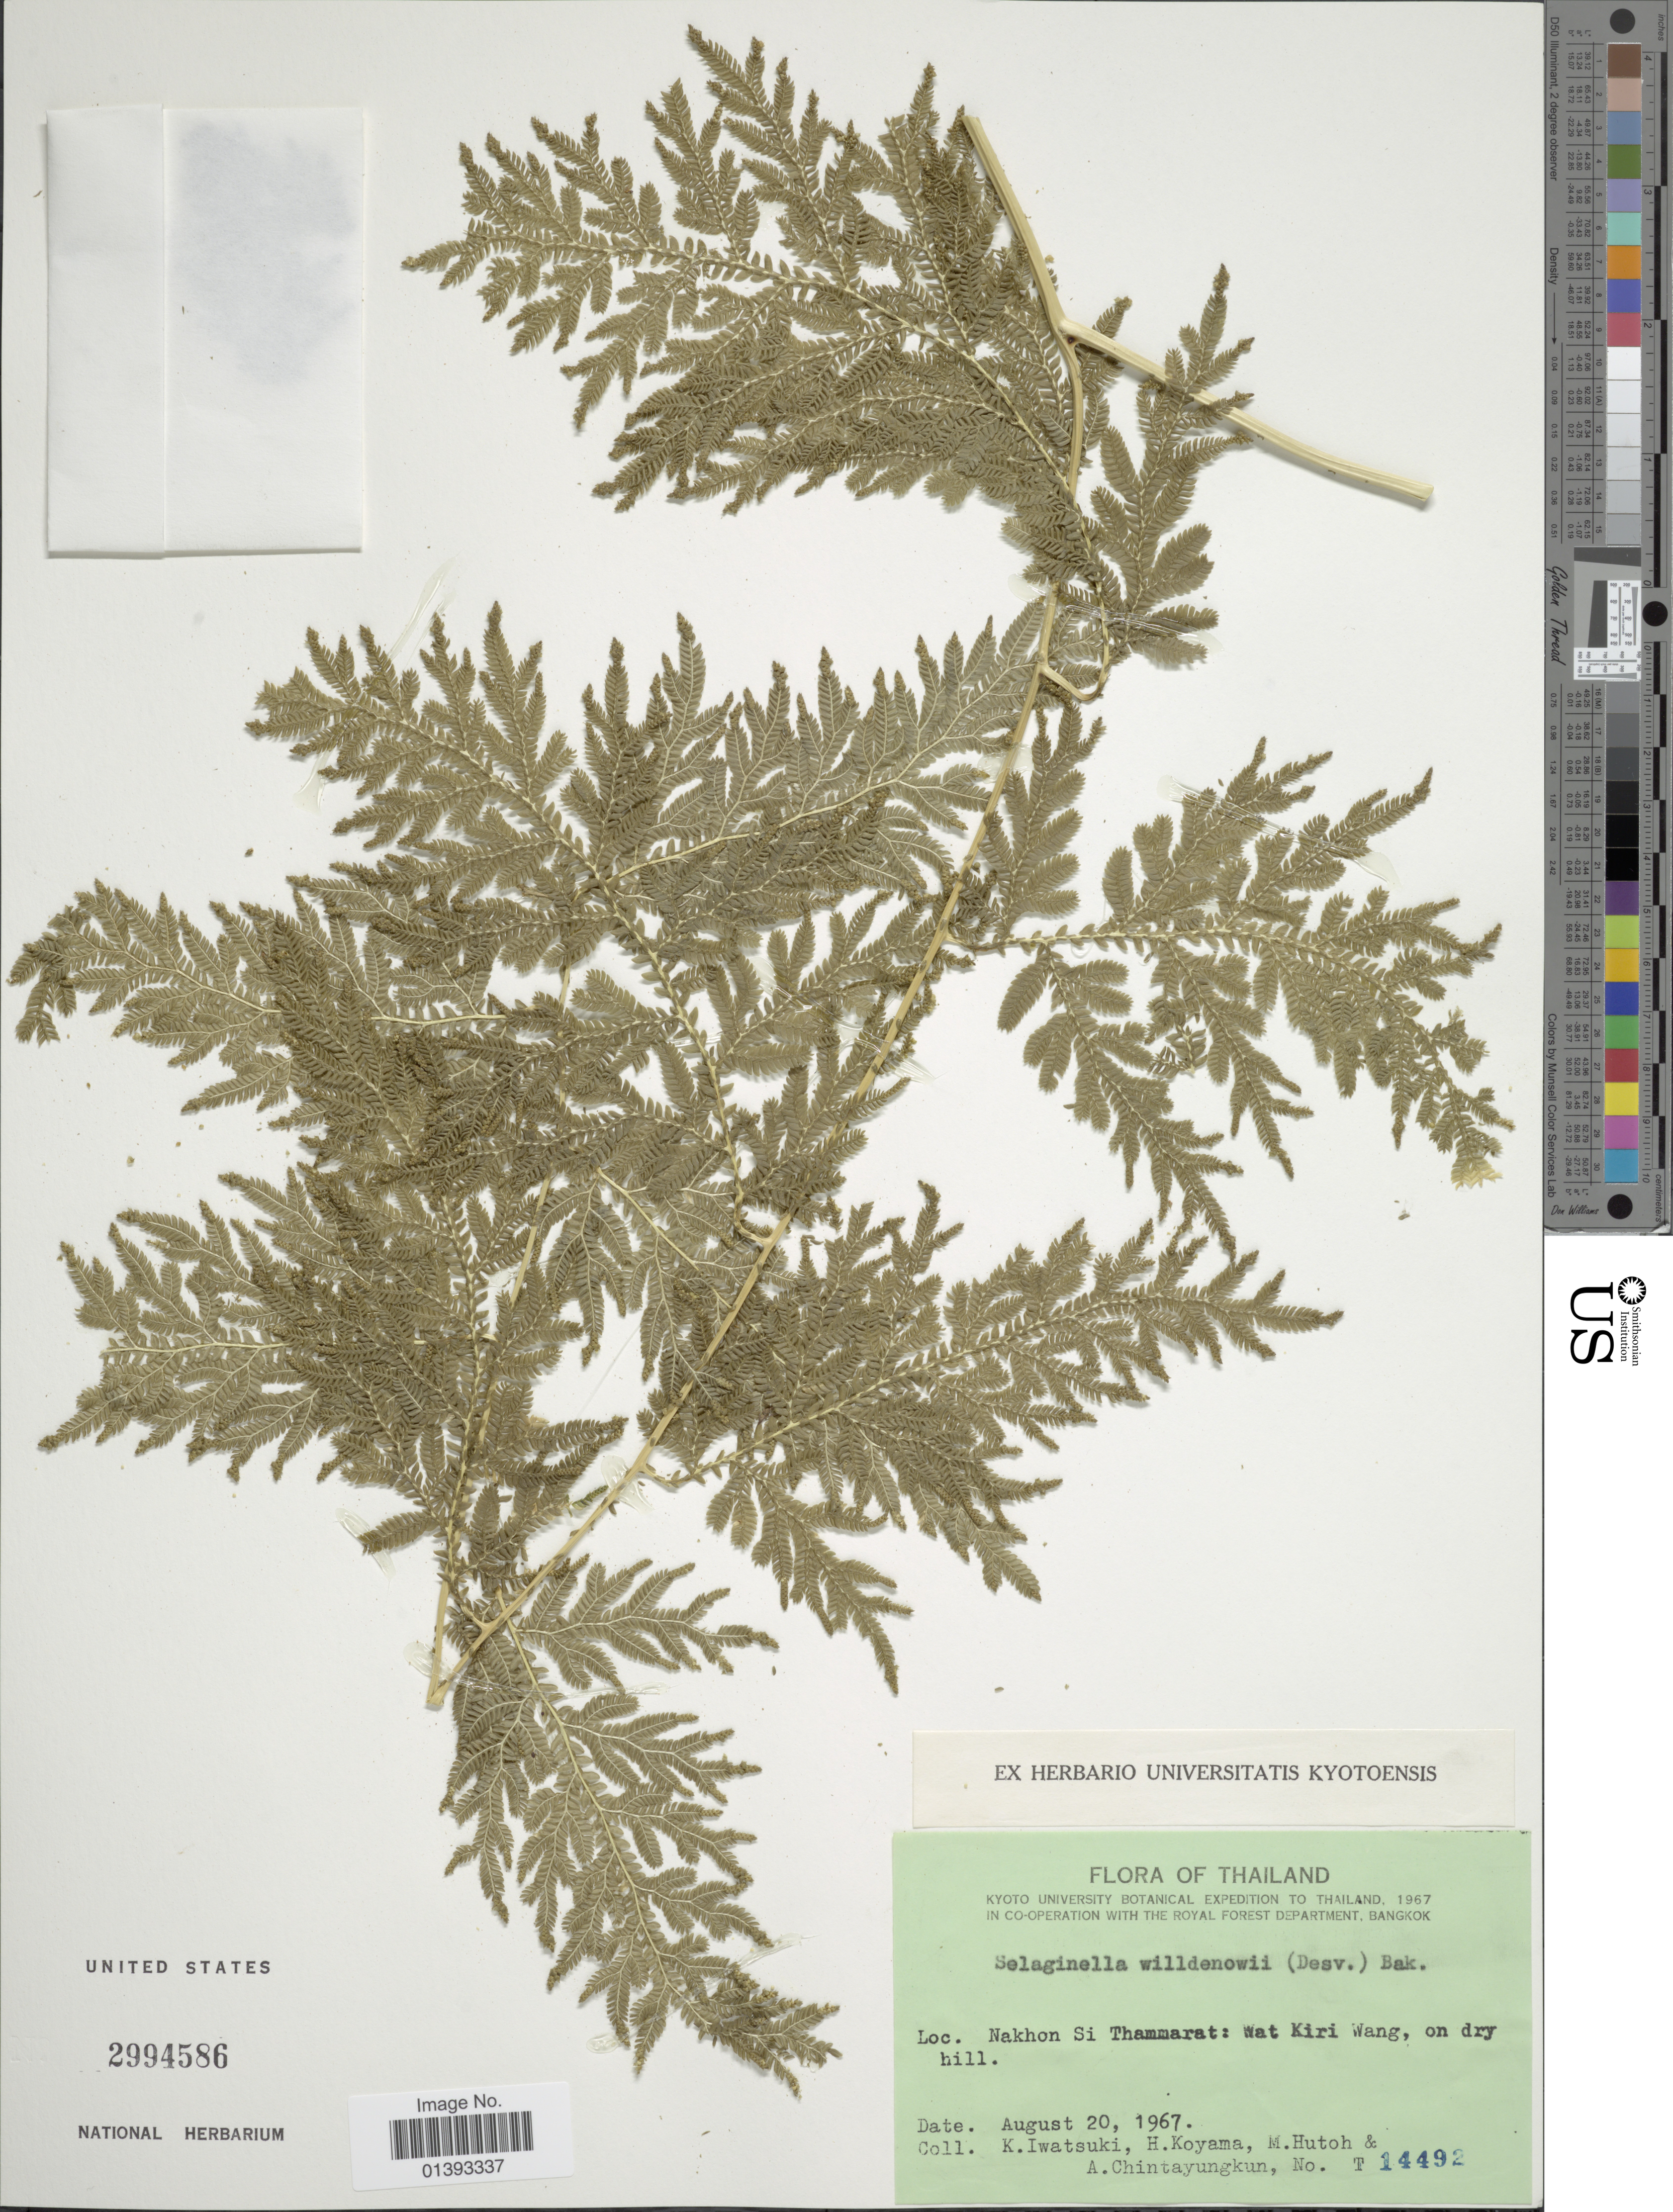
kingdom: Plantae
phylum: Tracheophyta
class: Lycopodiopsida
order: Selaginellales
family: Selaginellaceae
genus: Selaginella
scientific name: Selaginella willdenowii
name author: (Desv. ex Poir.) Baker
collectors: K. Iwatsuki, H. Koyama, M. Hutoh & A. Chintayungkun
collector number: T14492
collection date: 1967-08-20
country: Thailand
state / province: Nakhon Si Thammarat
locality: Wat Kiri Wang, on dry hill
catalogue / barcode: US 2994586